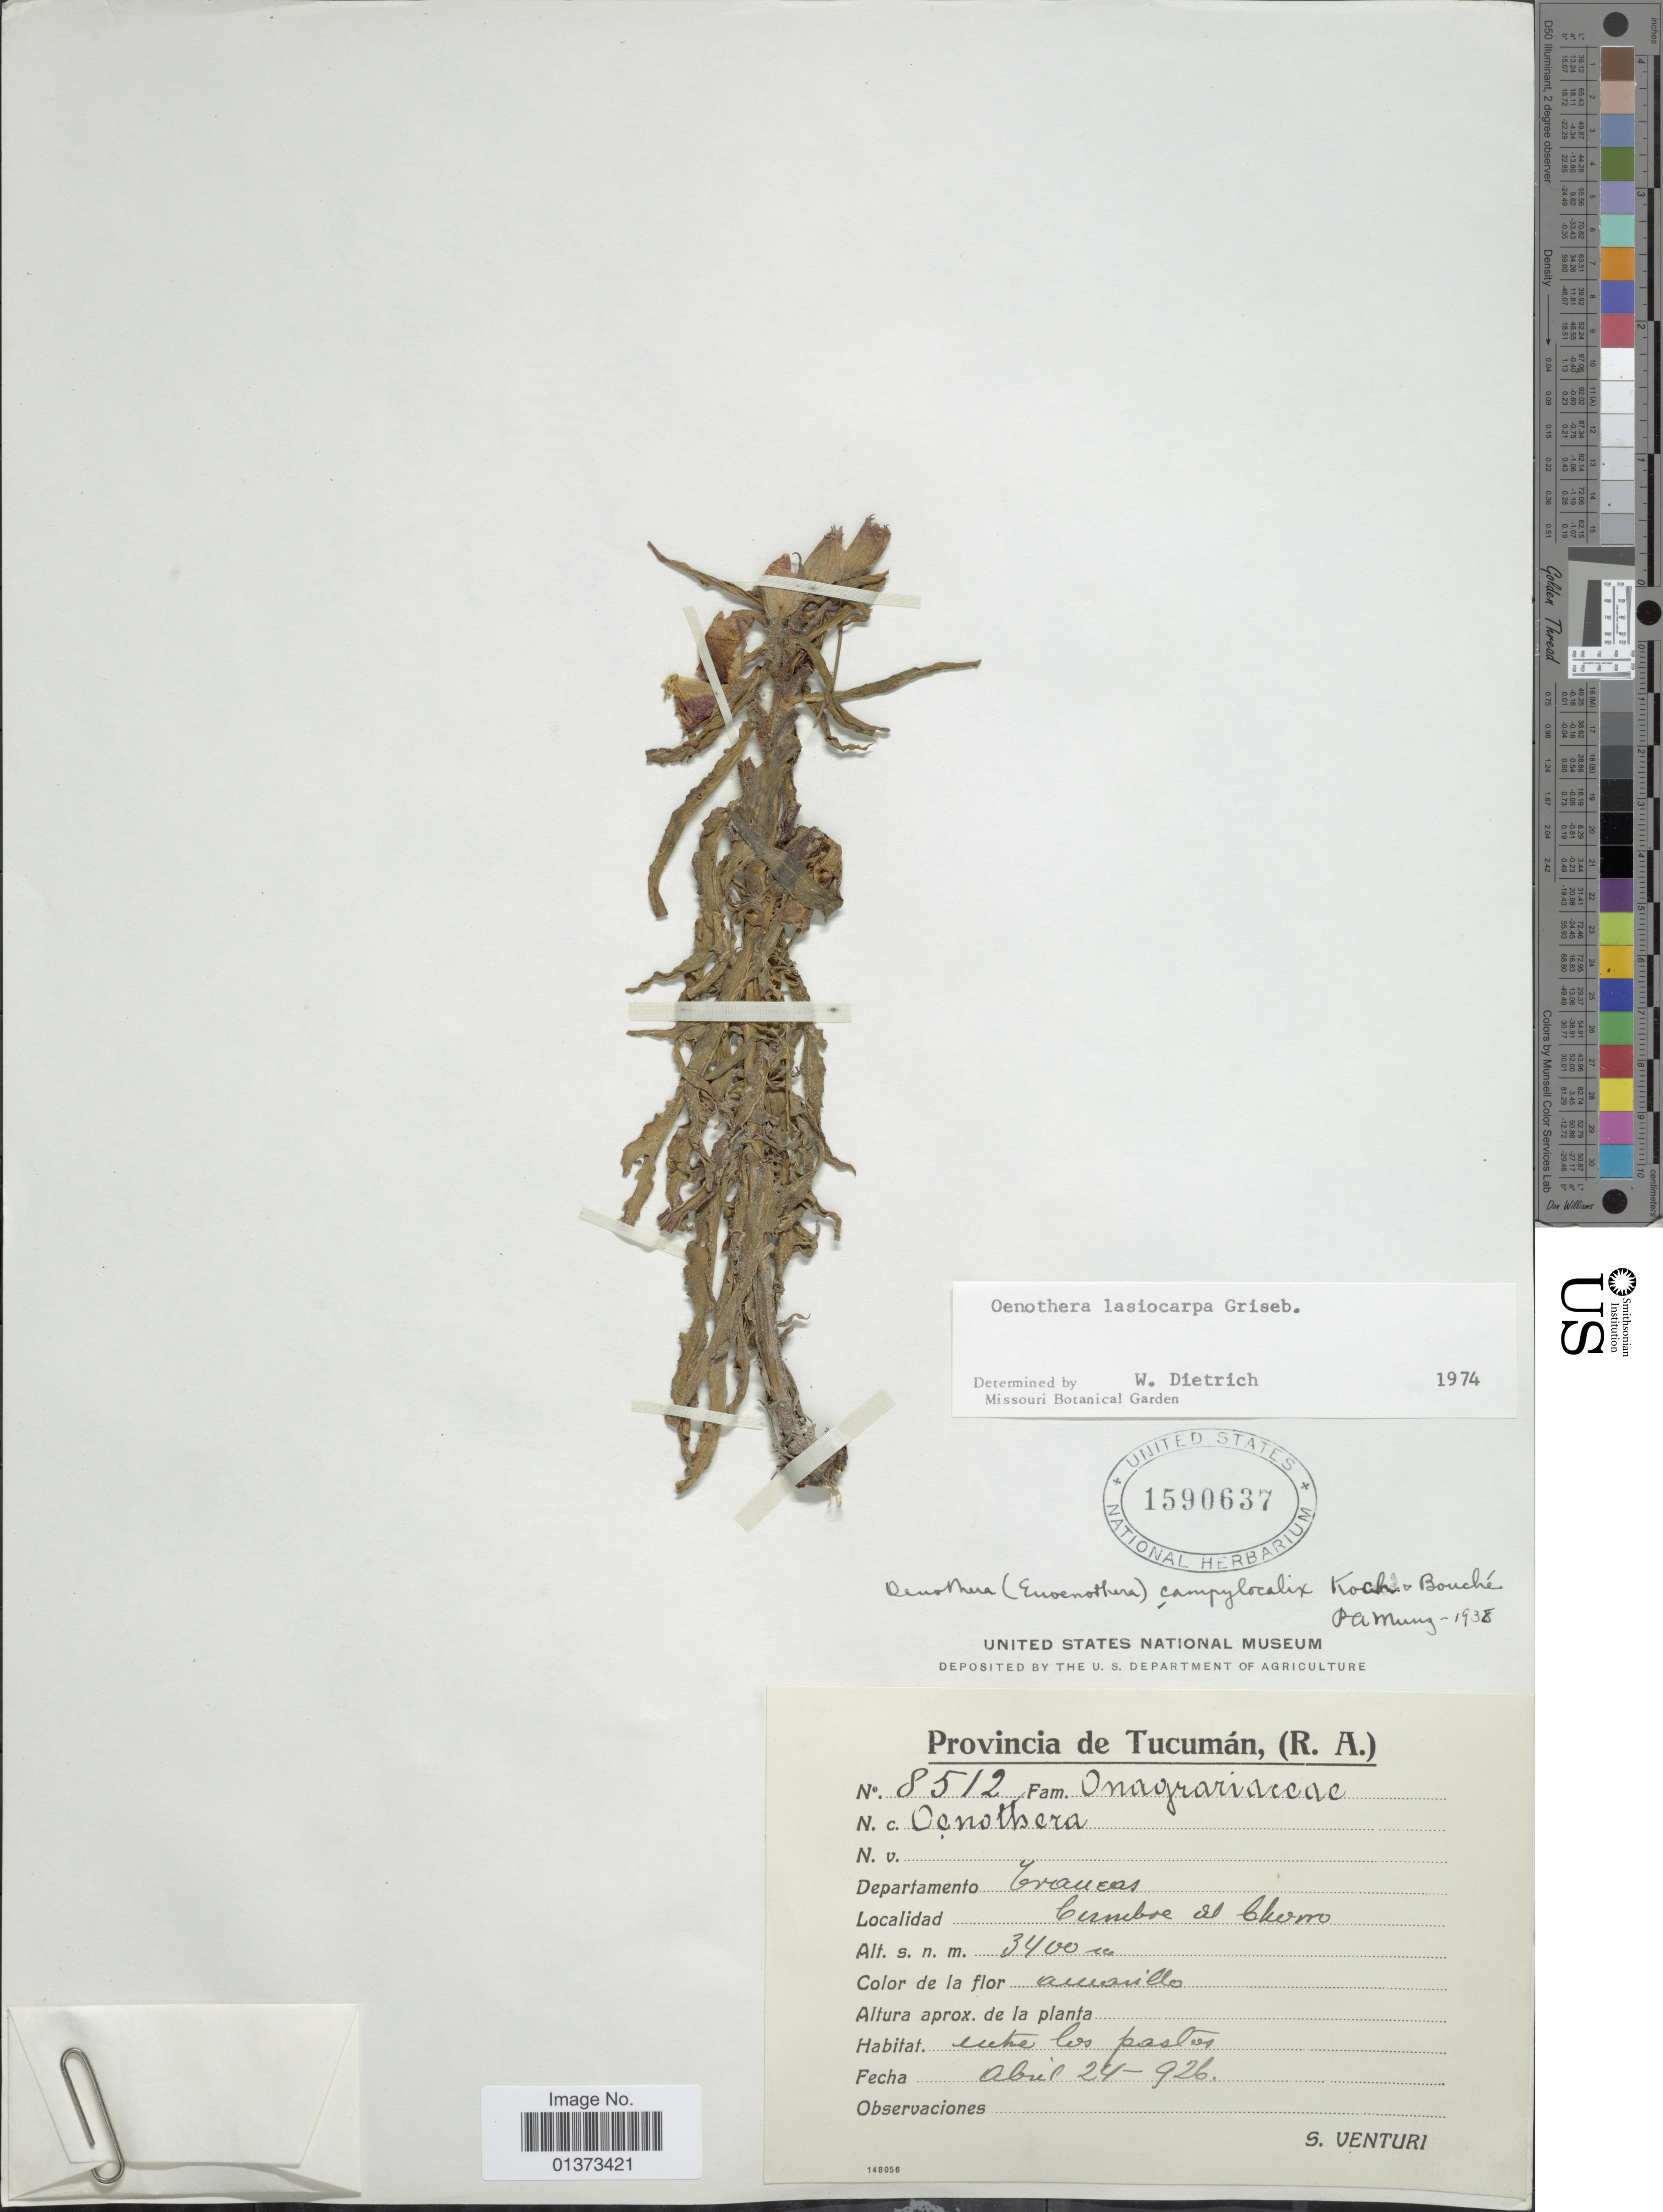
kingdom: Plantae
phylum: Tracheophyta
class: Magnoliopsida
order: Myrtales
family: Onagraceae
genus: Oenothera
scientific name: Oenothera lasiocarpa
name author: Griseb.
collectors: S. Venturi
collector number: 8512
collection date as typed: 926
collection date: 1926-04-24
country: Argentina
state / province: Tucuman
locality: Departamento Trancas, Cumbre el Chorro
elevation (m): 3400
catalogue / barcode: US 1590637